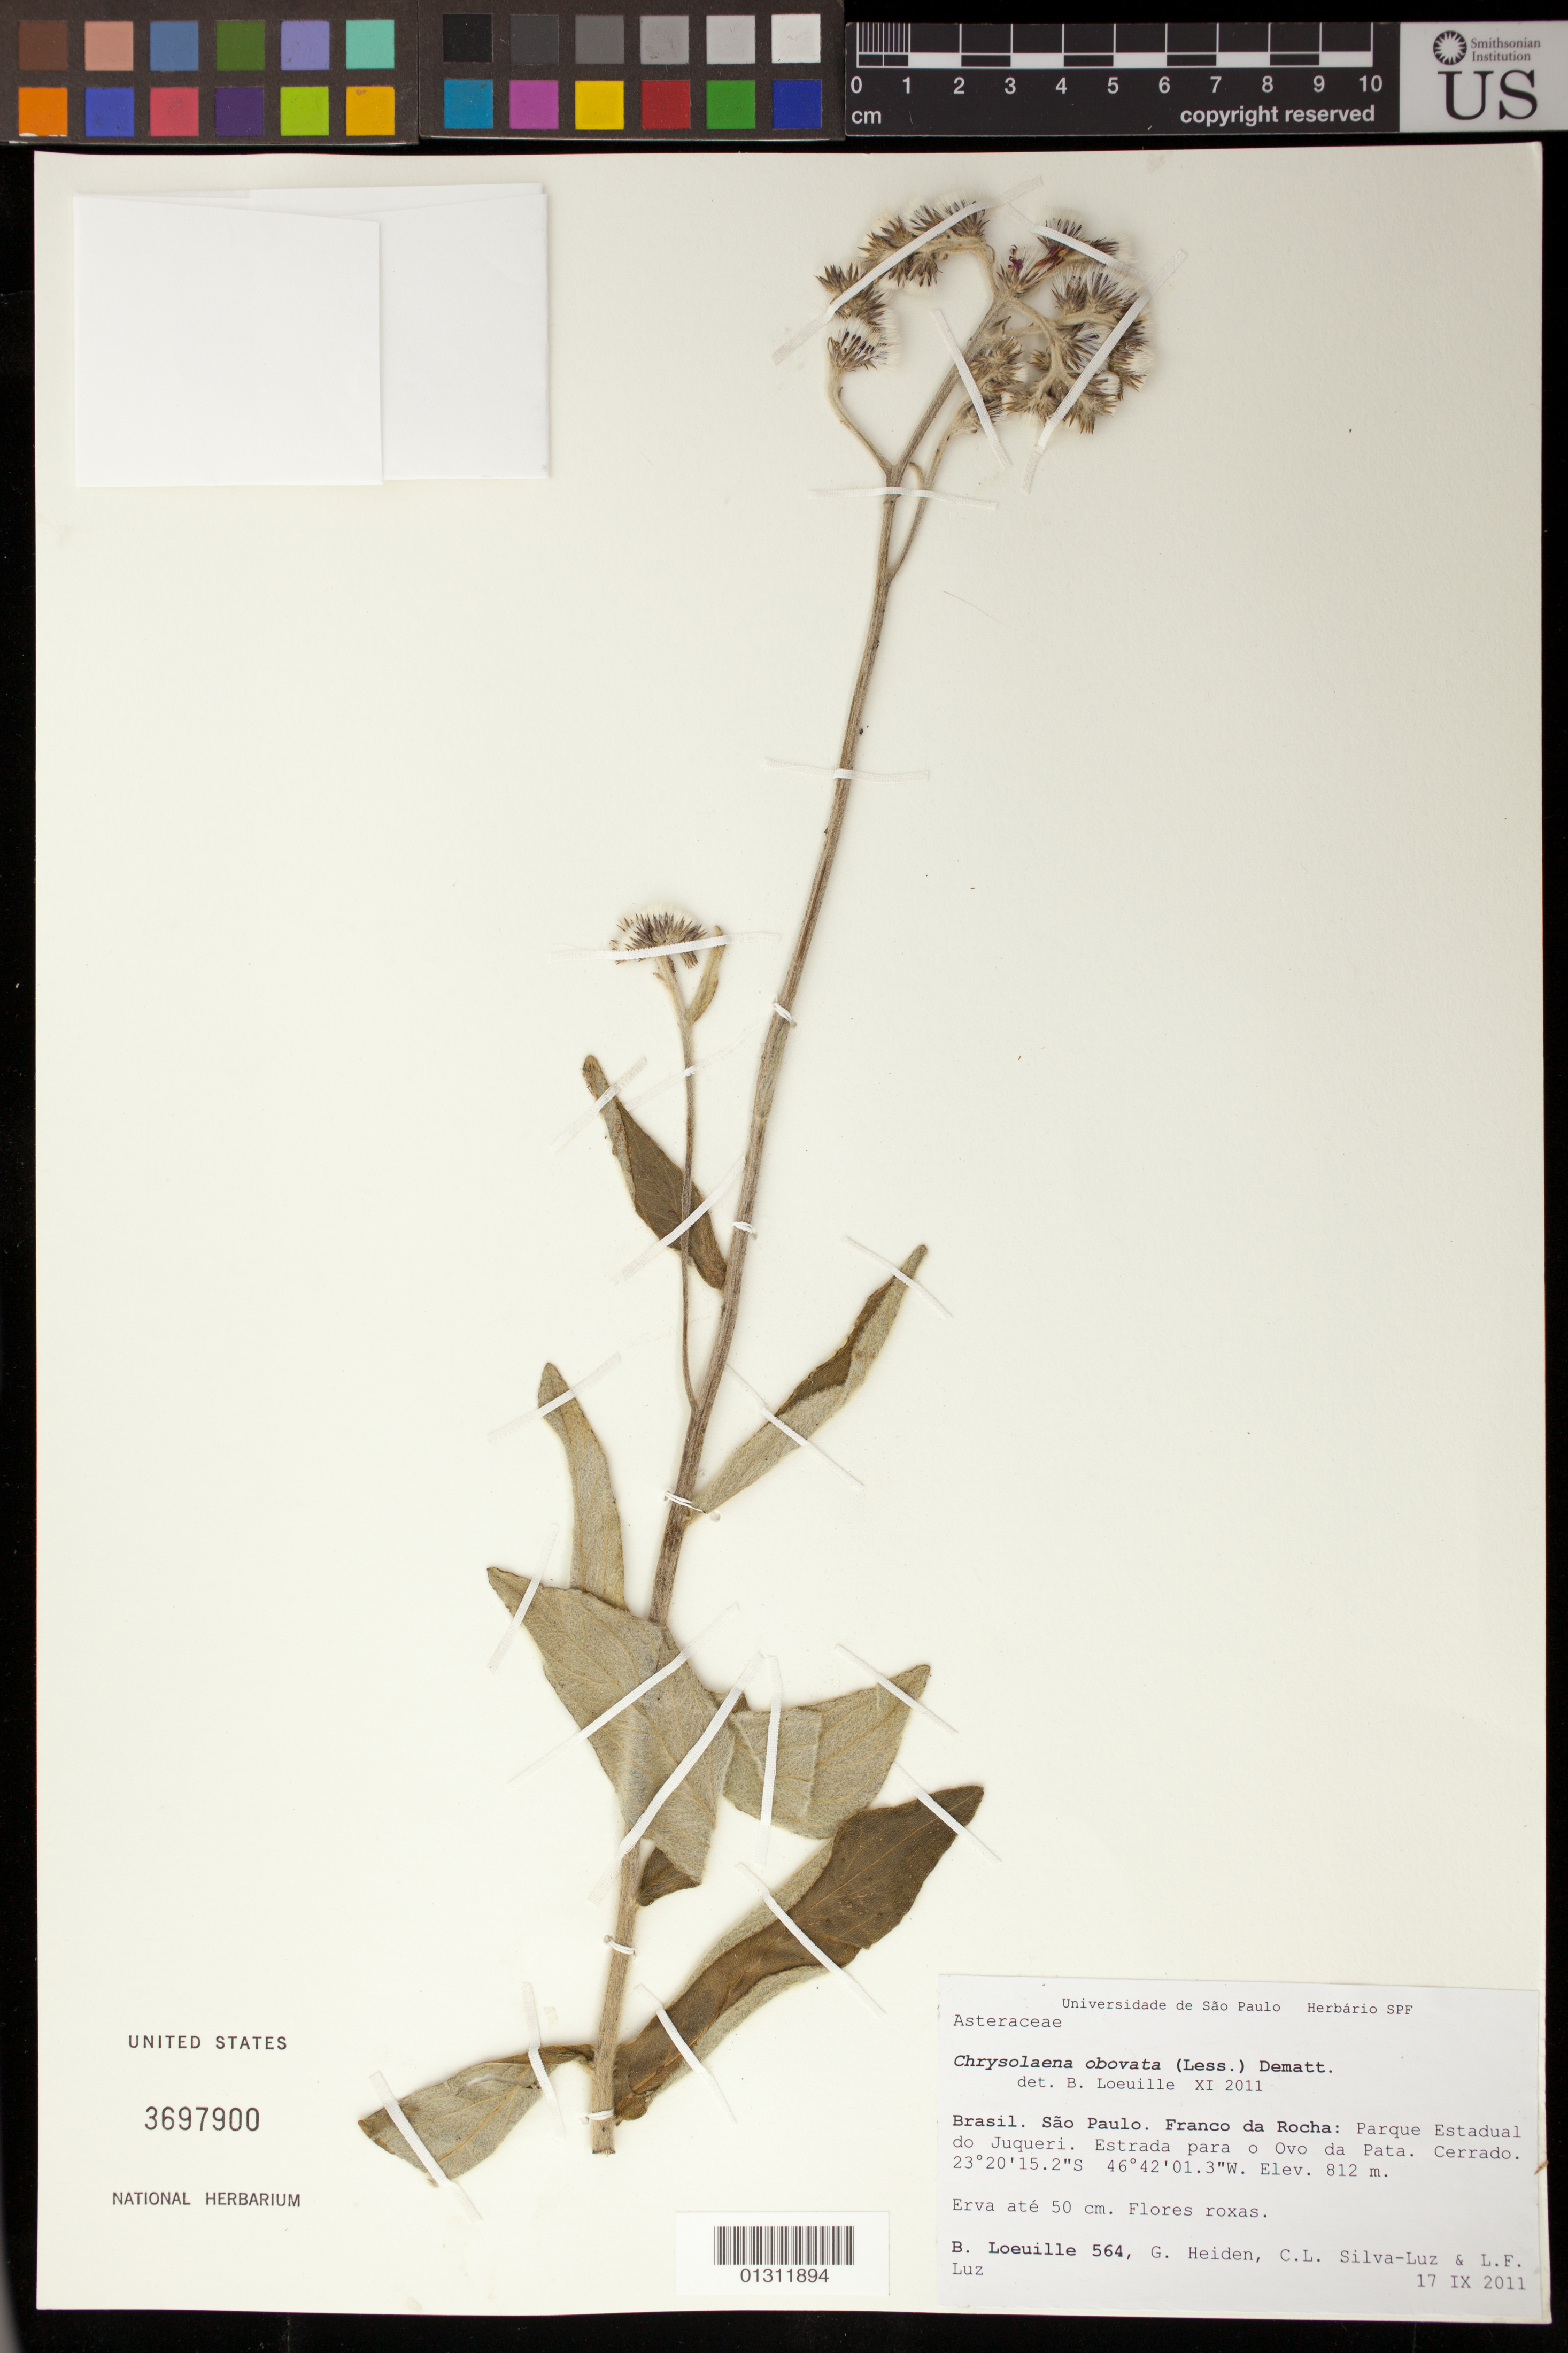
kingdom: Plantae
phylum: Tracheophyta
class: Magnoliopsida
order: Asterales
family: Asteraceae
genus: Chrysolaena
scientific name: Chrysolaena herbacea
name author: (Vell.) H. Rob.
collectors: B. Loeuille, G. Heiden, C. Silva-Luz & L. Silva-Luz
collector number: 564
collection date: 2011-09-17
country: Brazil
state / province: São Paulo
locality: Franco da Rocha: Parque Estadual do Juqueri. Estrada para o Ovo da Pata.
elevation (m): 812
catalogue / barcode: US 3697900